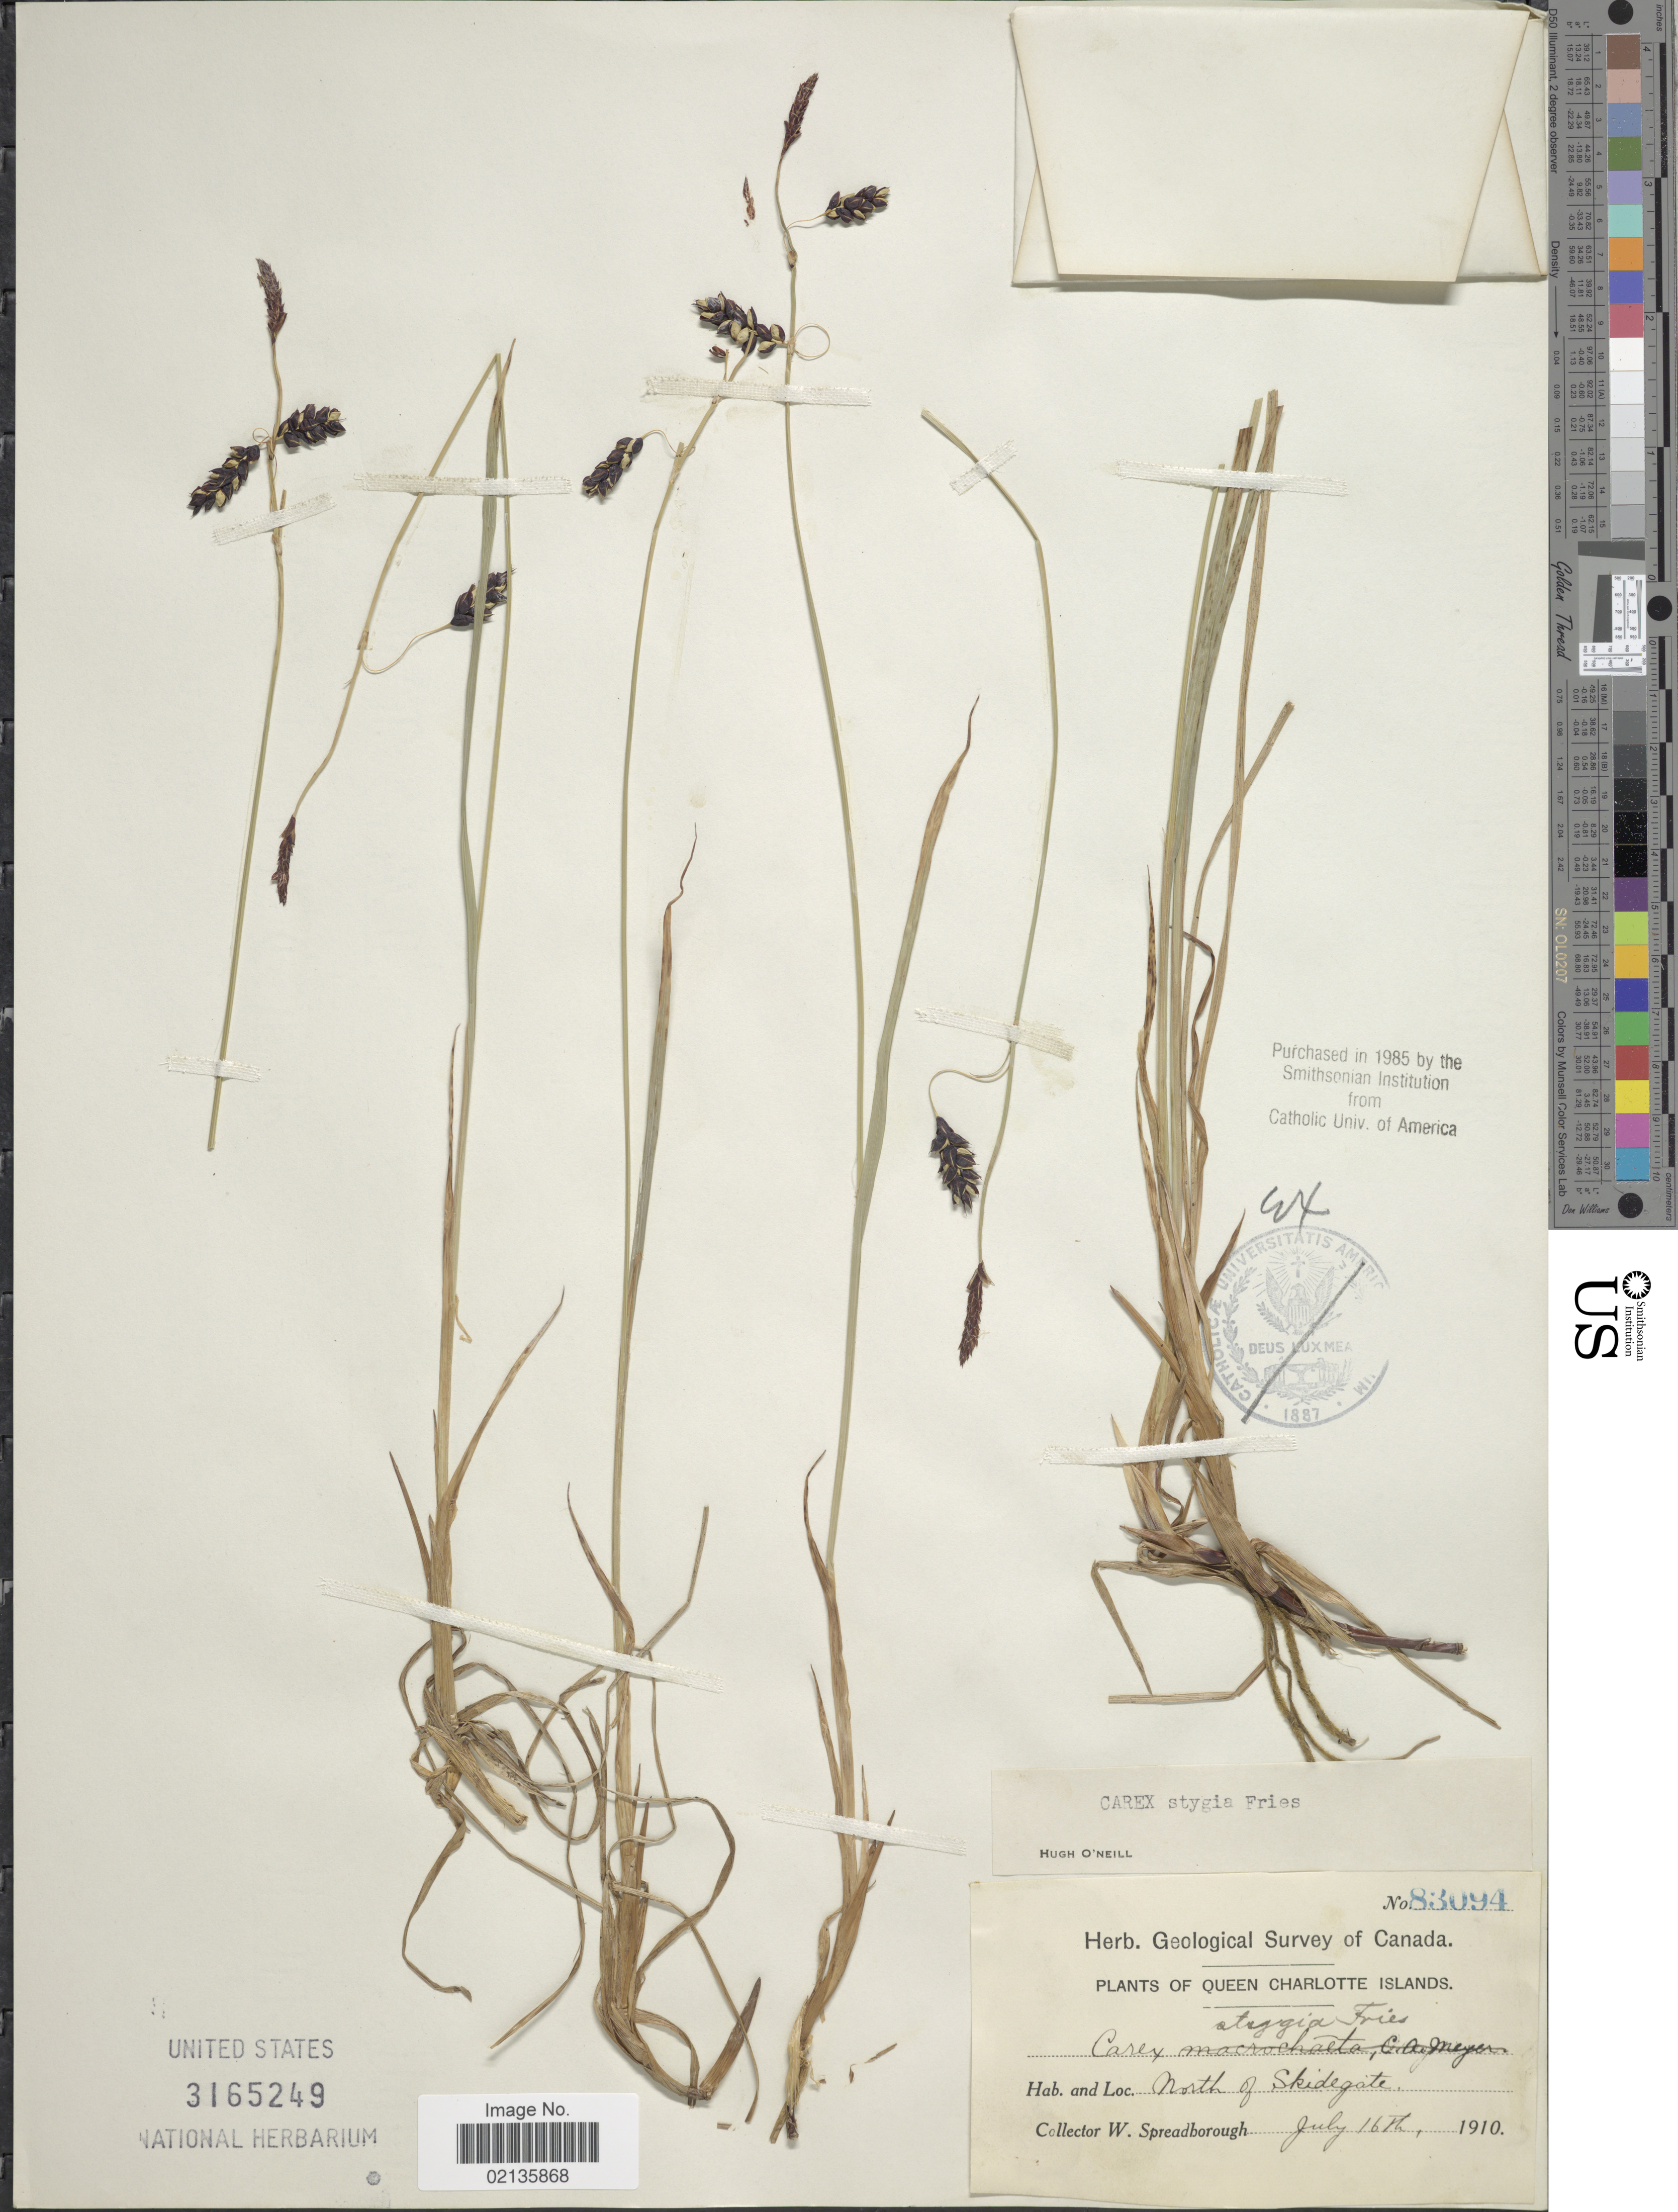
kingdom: Plantae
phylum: Tracheophyta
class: Liliopsida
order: Poales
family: Cyperaceae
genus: Carex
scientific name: Carex x stygia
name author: Fr.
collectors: W. Spreadborough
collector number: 83094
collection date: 1910-07-16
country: Canada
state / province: British Columbia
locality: Queen Charlotte Islands, North of Skidegate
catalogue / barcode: US 3165249